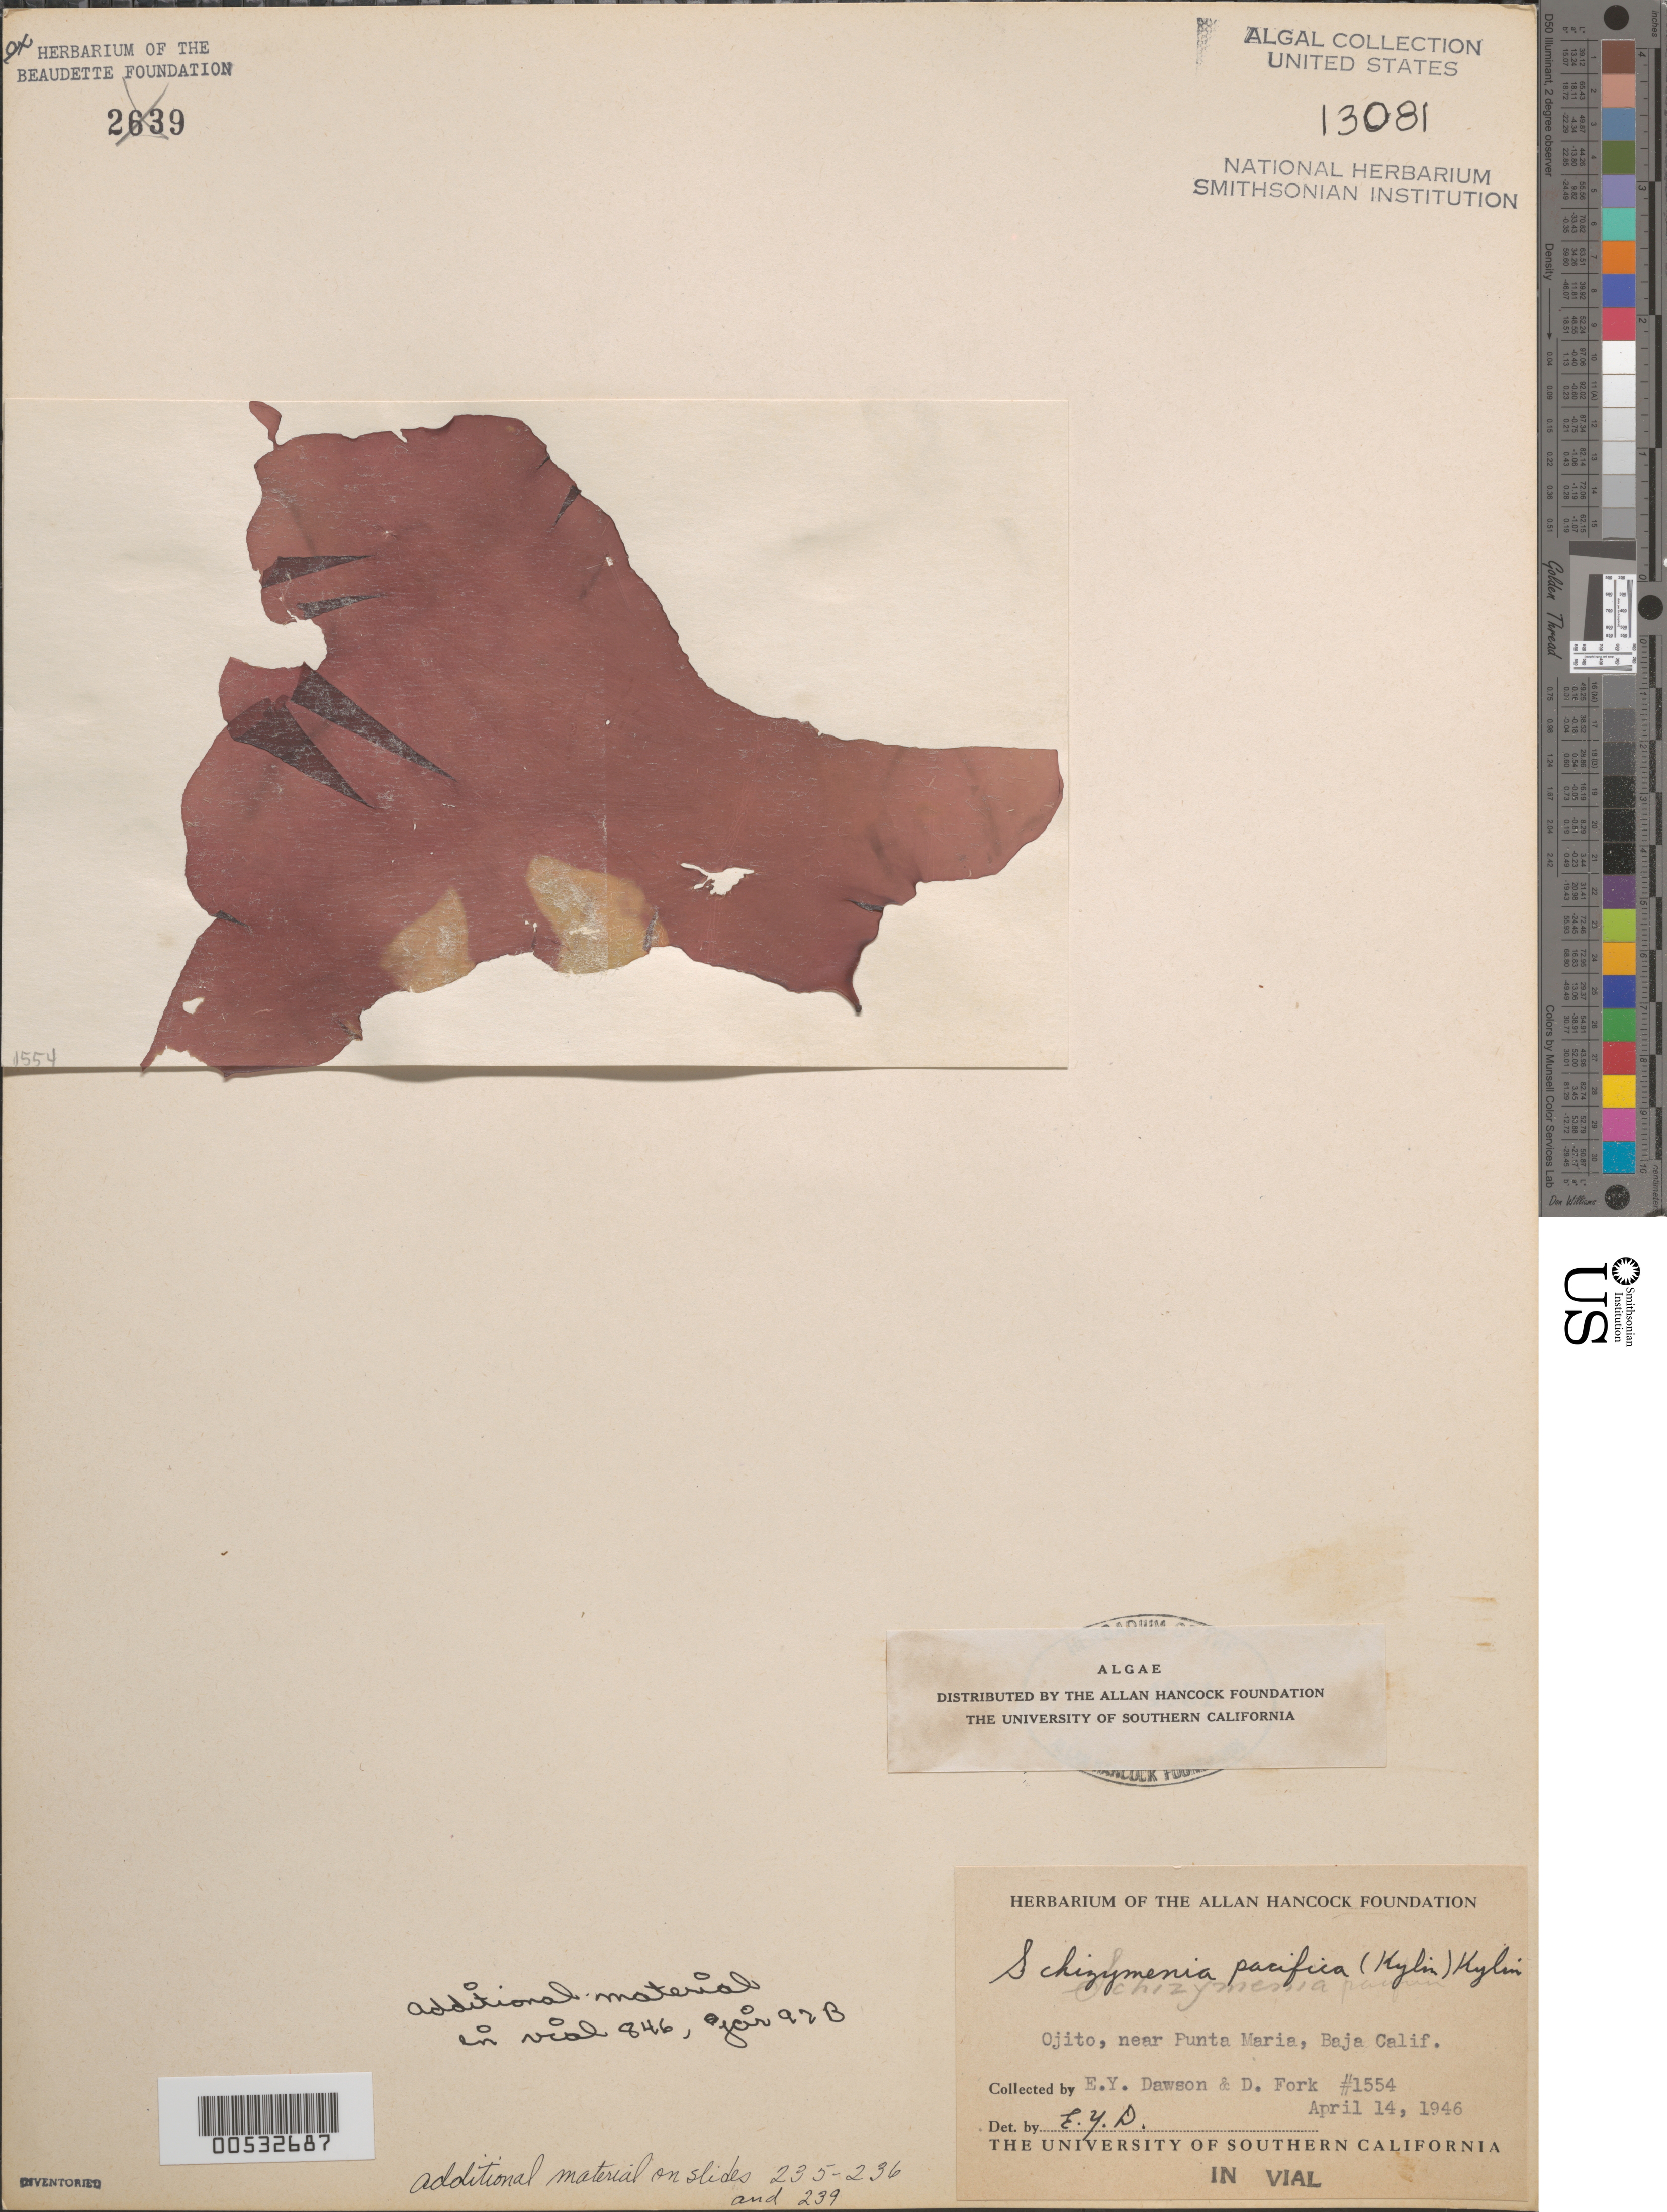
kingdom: Plantae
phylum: Rhodophyta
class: Florideophyceae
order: Nemastomatales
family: Schizymeniaceae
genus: Schizymenia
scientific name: Schizymenia pacifica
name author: (Kylin) Kylin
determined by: Dawson, E. Y.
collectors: E. Y. Dawson & D. Fork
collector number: EYD 1554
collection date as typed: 14 Apr 1946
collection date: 1946-04-14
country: Mexico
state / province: Baja California Norte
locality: Ojito, near Punta Maria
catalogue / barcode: US 13081